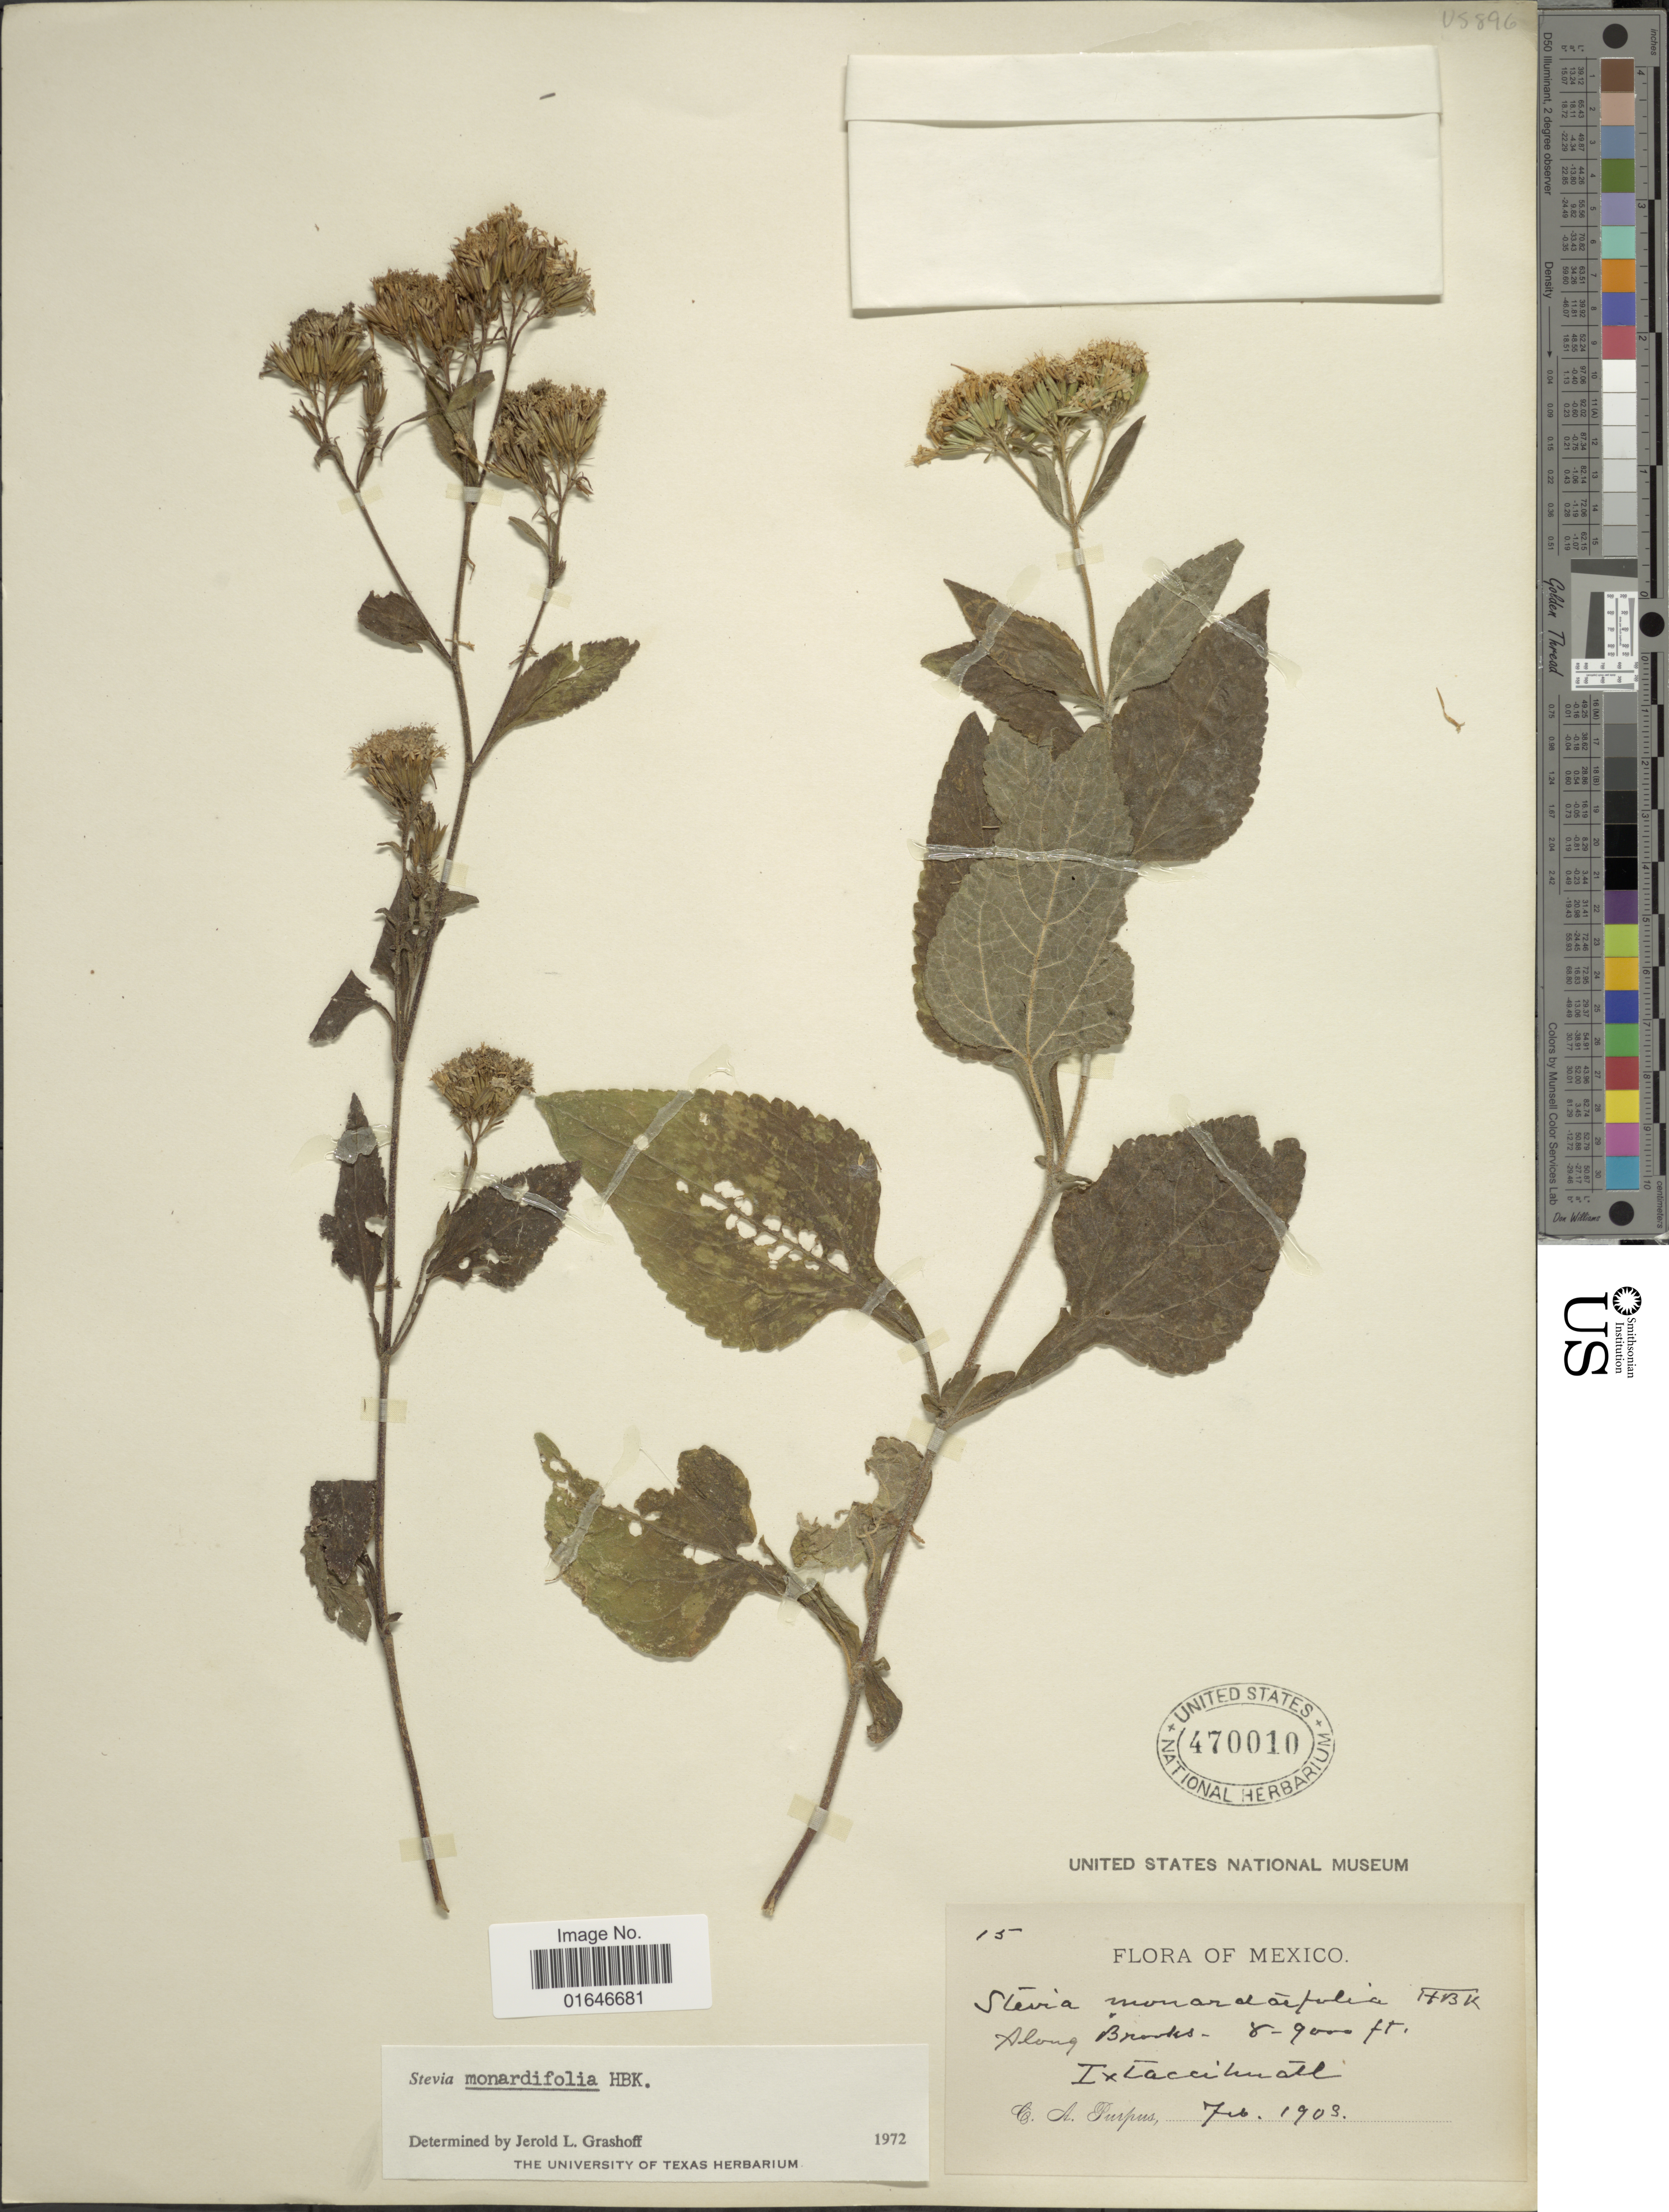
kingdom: Plantae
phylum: Tracheophyta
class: Magnoliopsida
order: Asterales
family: Asteraceae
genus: Stevia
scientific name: Stevia monardifolia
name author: Kunth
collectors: C. A. Purpus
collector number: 15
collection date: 1903-02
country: Mexico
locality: Along brooks, Iztaccihuatl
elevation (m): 2438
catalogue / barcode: US 470010